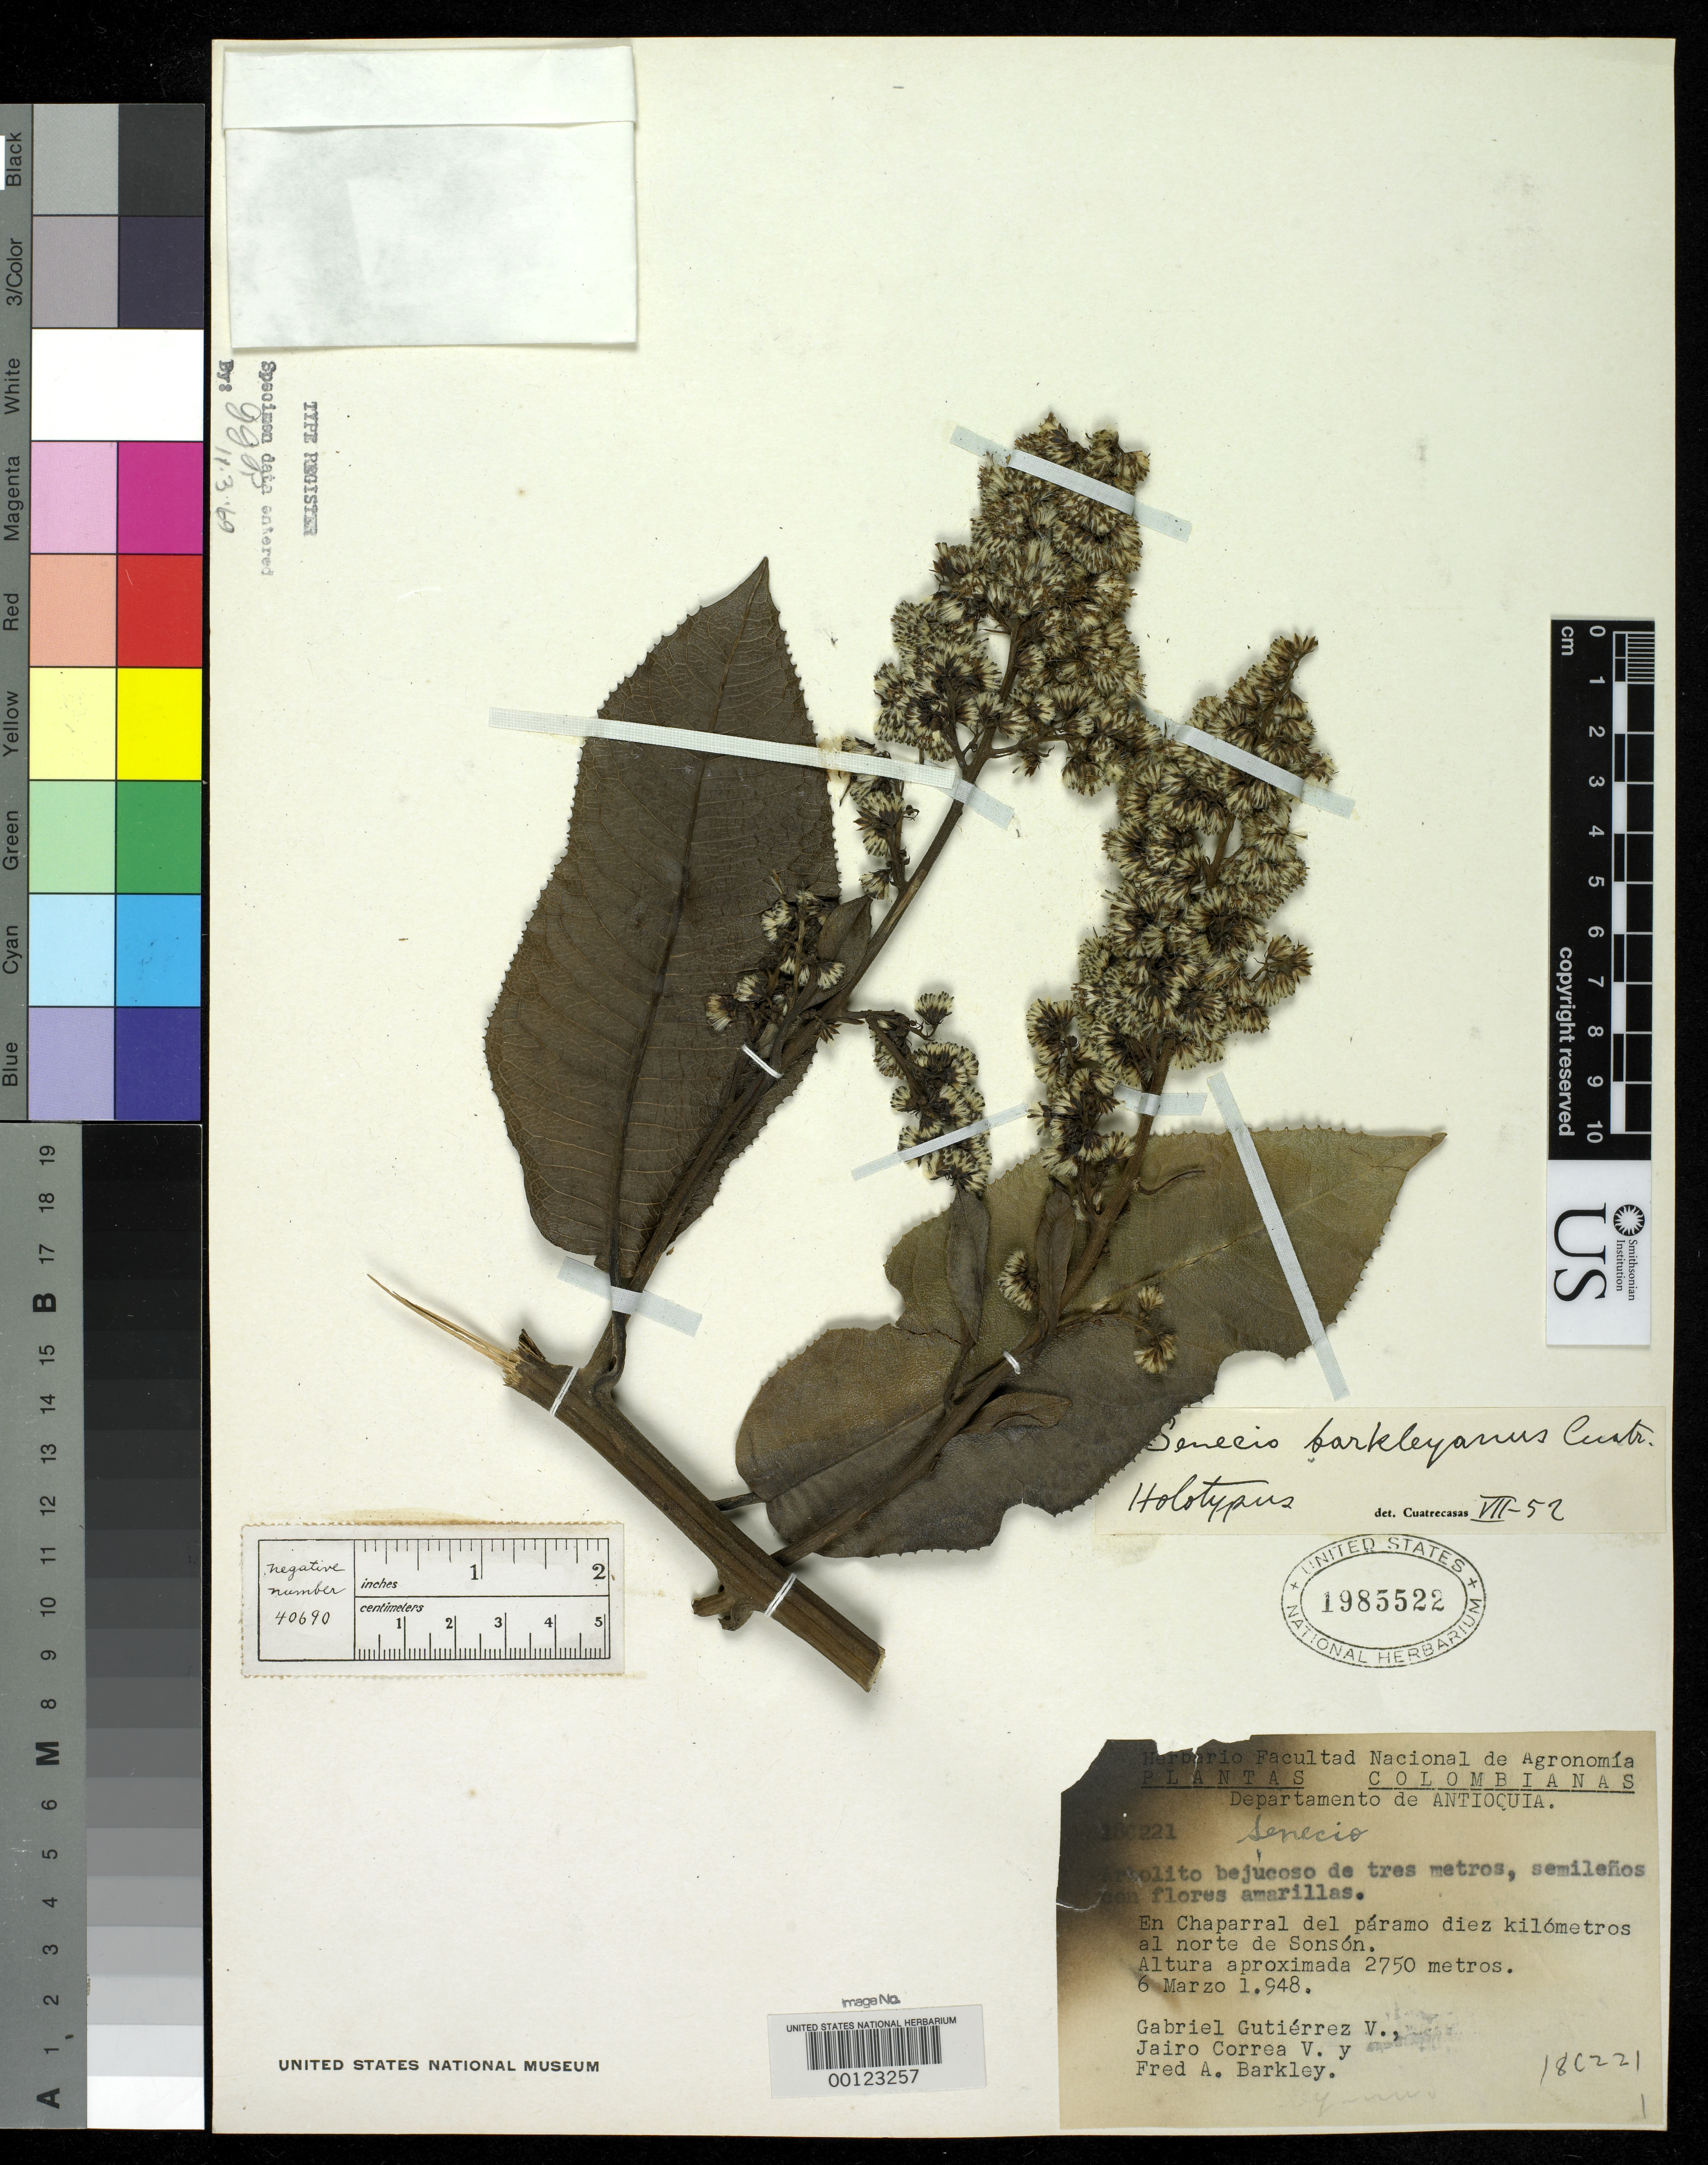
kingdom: Plantae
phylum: Tracheophyta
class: Magnoliopsida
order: Asterales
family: Asteraceae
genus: Senecio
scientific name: Senecio barkleyanus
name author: Cuatrec.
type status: Holotype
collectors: G. Gutierrez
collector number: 18 C 221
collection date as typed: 06 Mar 1948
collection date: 1948-03-06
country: Colombia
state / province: Antioquia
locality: "Matorrales de Páramo a 10 kms. al N de Sonson." ["Thickets of the upland 10 kms N of Sonson."].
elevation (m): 2750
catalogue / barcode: US 1985522